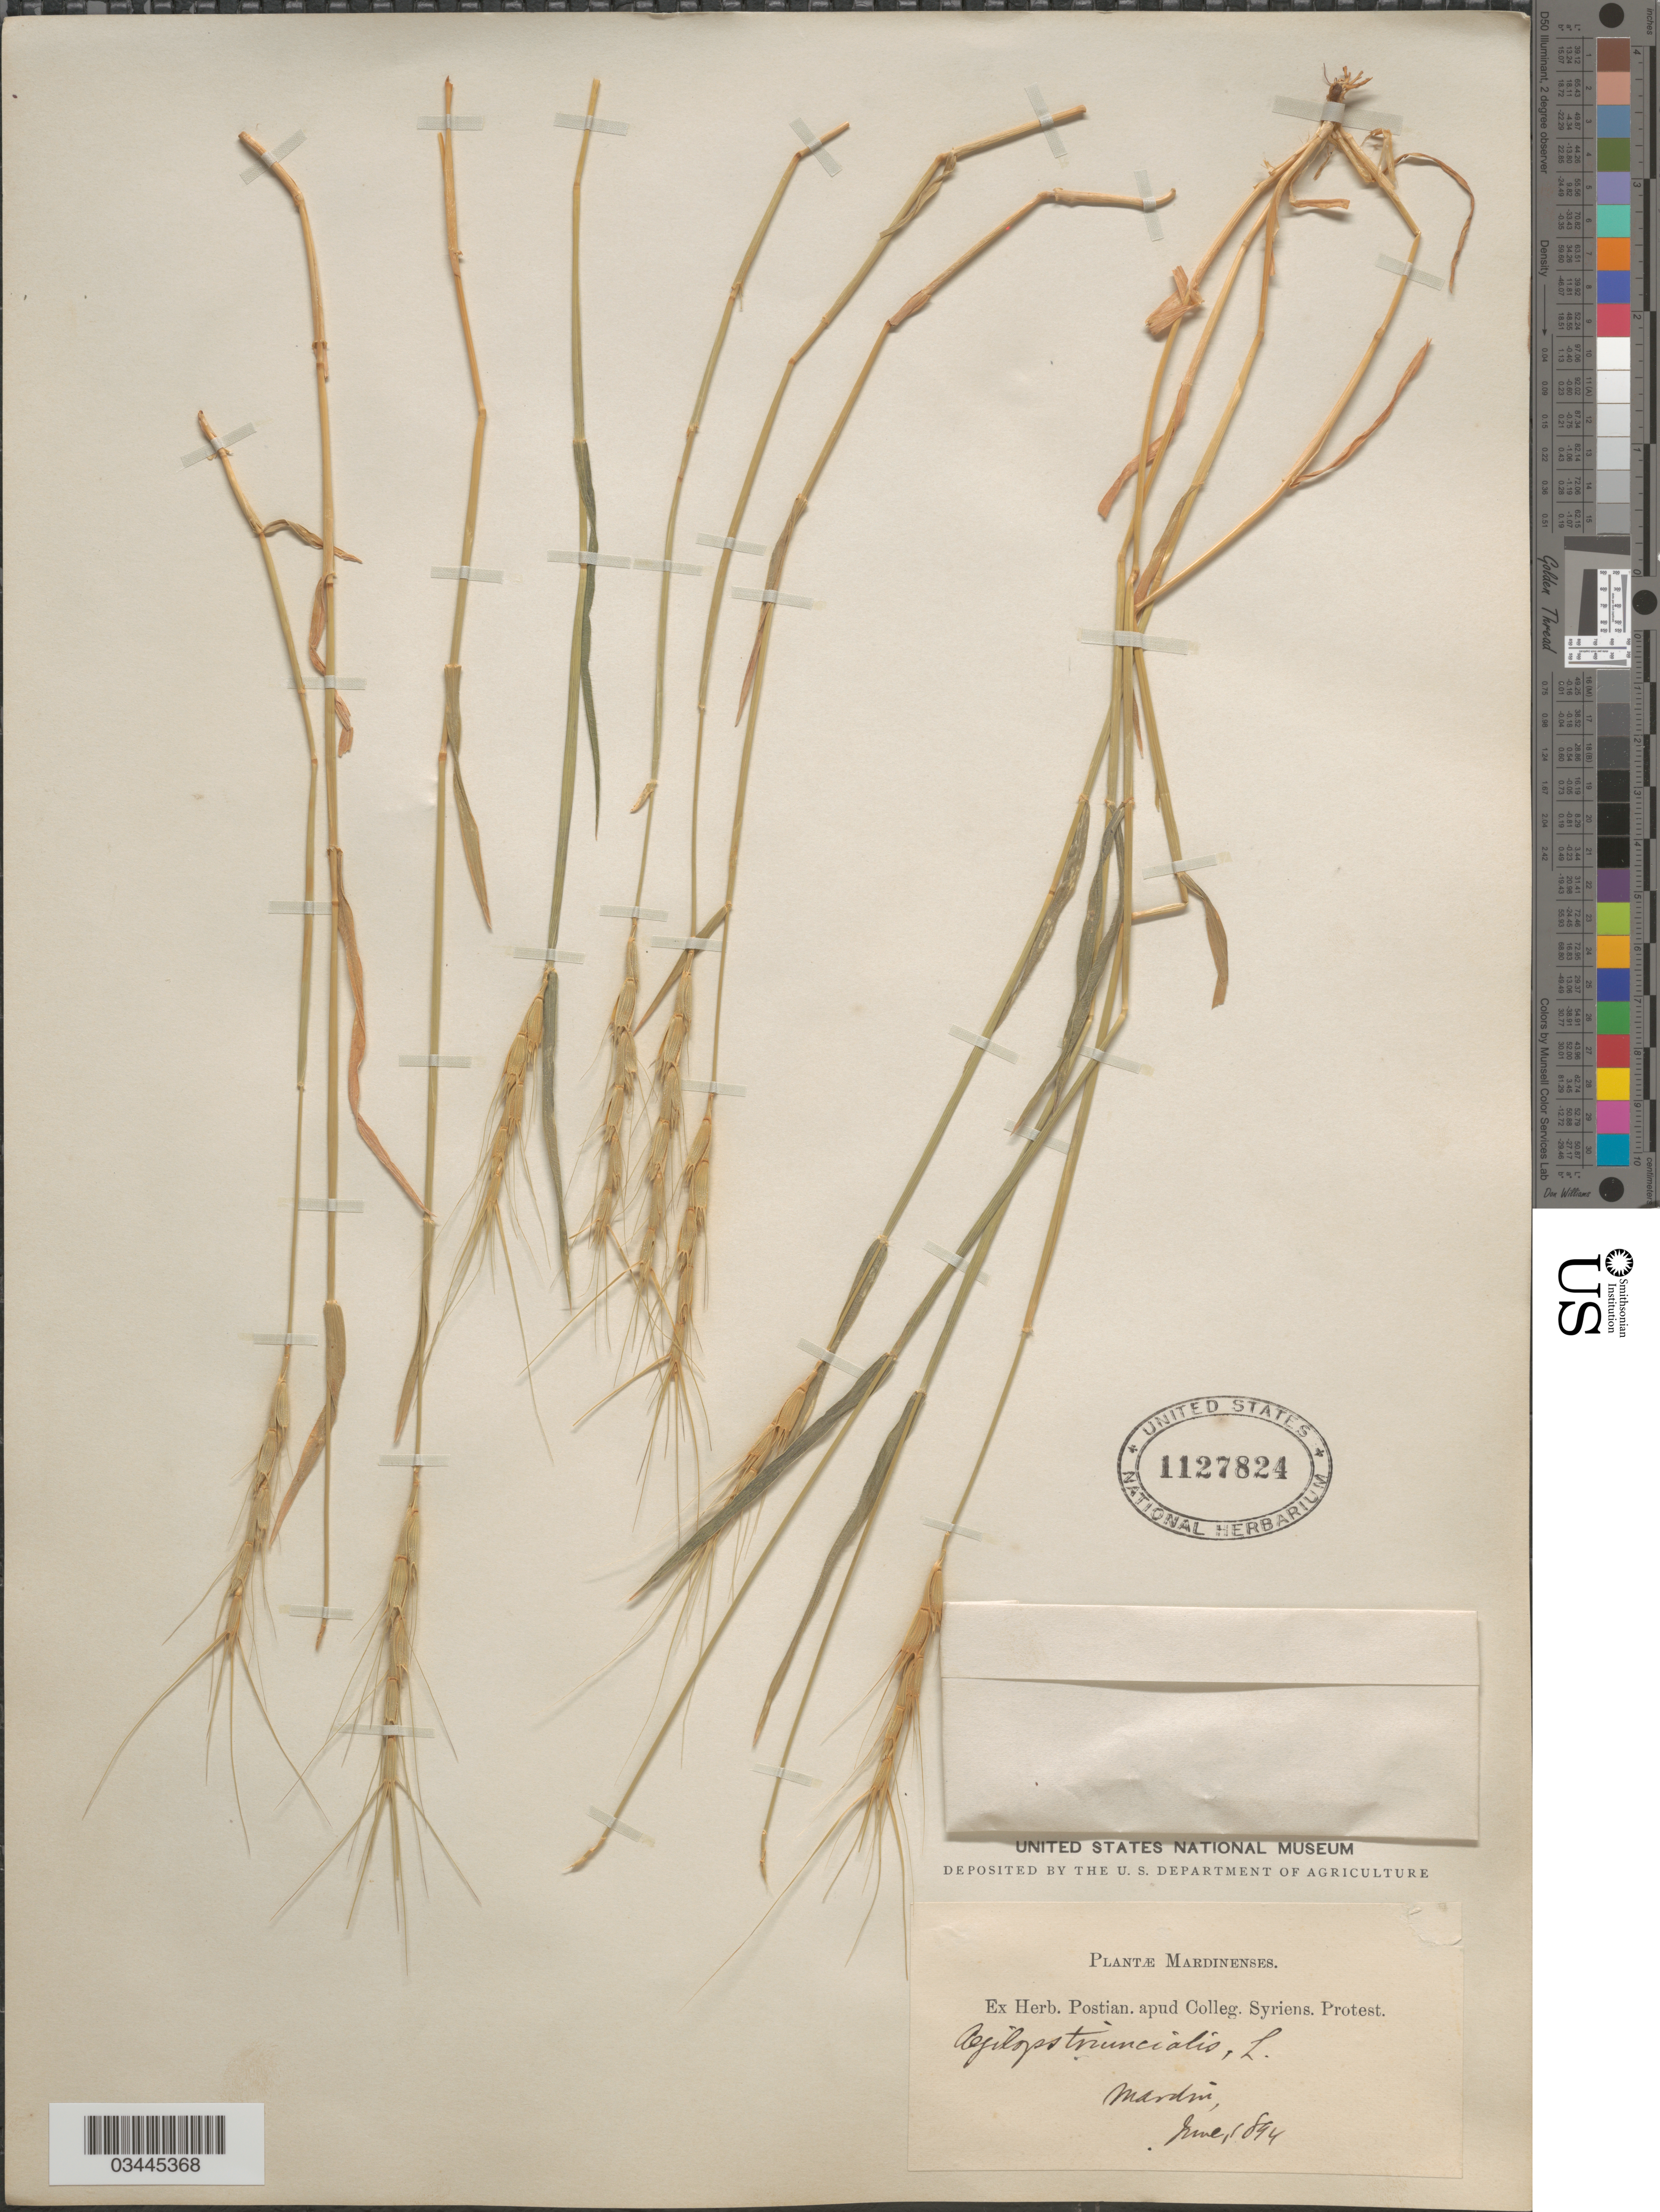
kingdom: Plantae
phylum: Tracheophyta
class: Liliopsida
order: Poales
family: Poaceae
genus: Aegilops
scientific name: Aegilops triuncialis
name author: L.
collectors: ex herb. Postian. apud Colleg. Syriens. Protest. USE "Fannie P. A. Shepard" (10308853) AS PRIMARY COLLECTOR INSTEAD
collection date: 1894-06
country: Turkey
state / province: Mardin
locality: Mardinenses.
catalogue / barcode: US 1127824